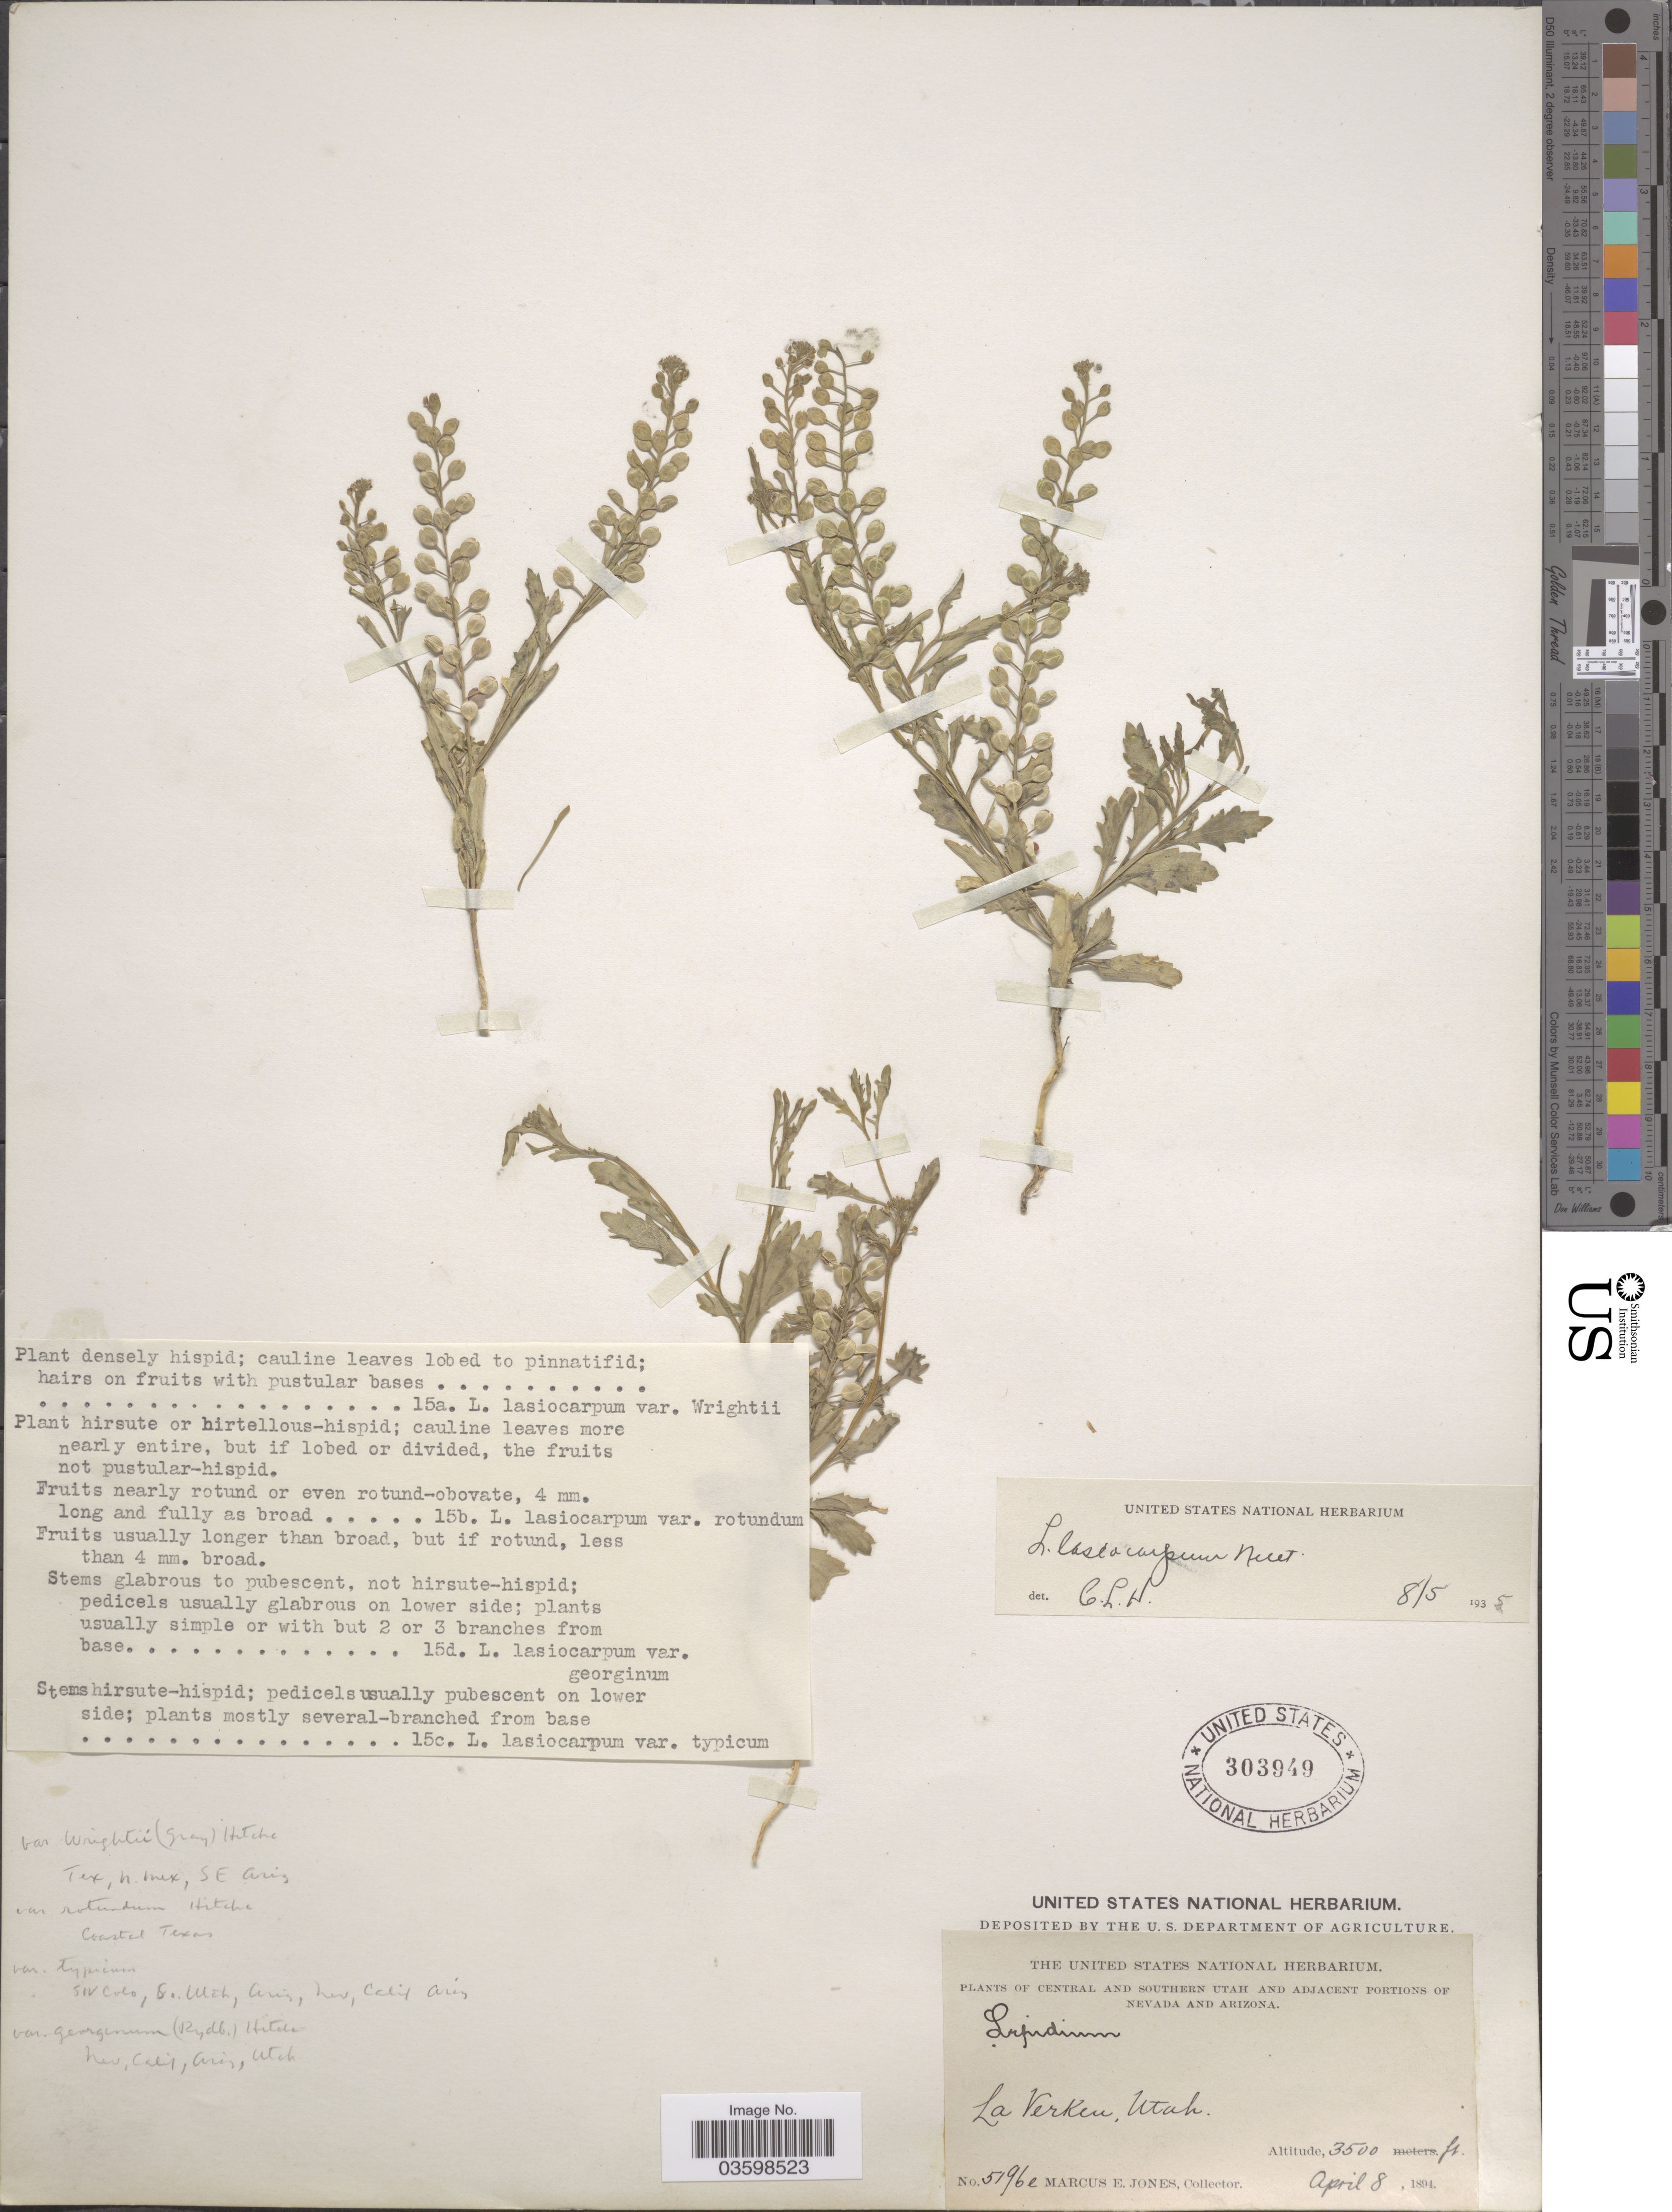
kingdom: Plantae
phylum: Tracheophyta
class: Magnoliopsida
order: Brassicales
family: Brassicaceae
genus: Lepidium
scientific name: Lepidium lasiocarpum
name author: Nutt.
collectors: M. E. Jones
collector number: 5196e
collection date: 1894-04-08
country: United States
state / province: Utah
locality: Central and Southern Utah. La Verken.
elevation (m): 1067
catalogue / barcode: US 303949